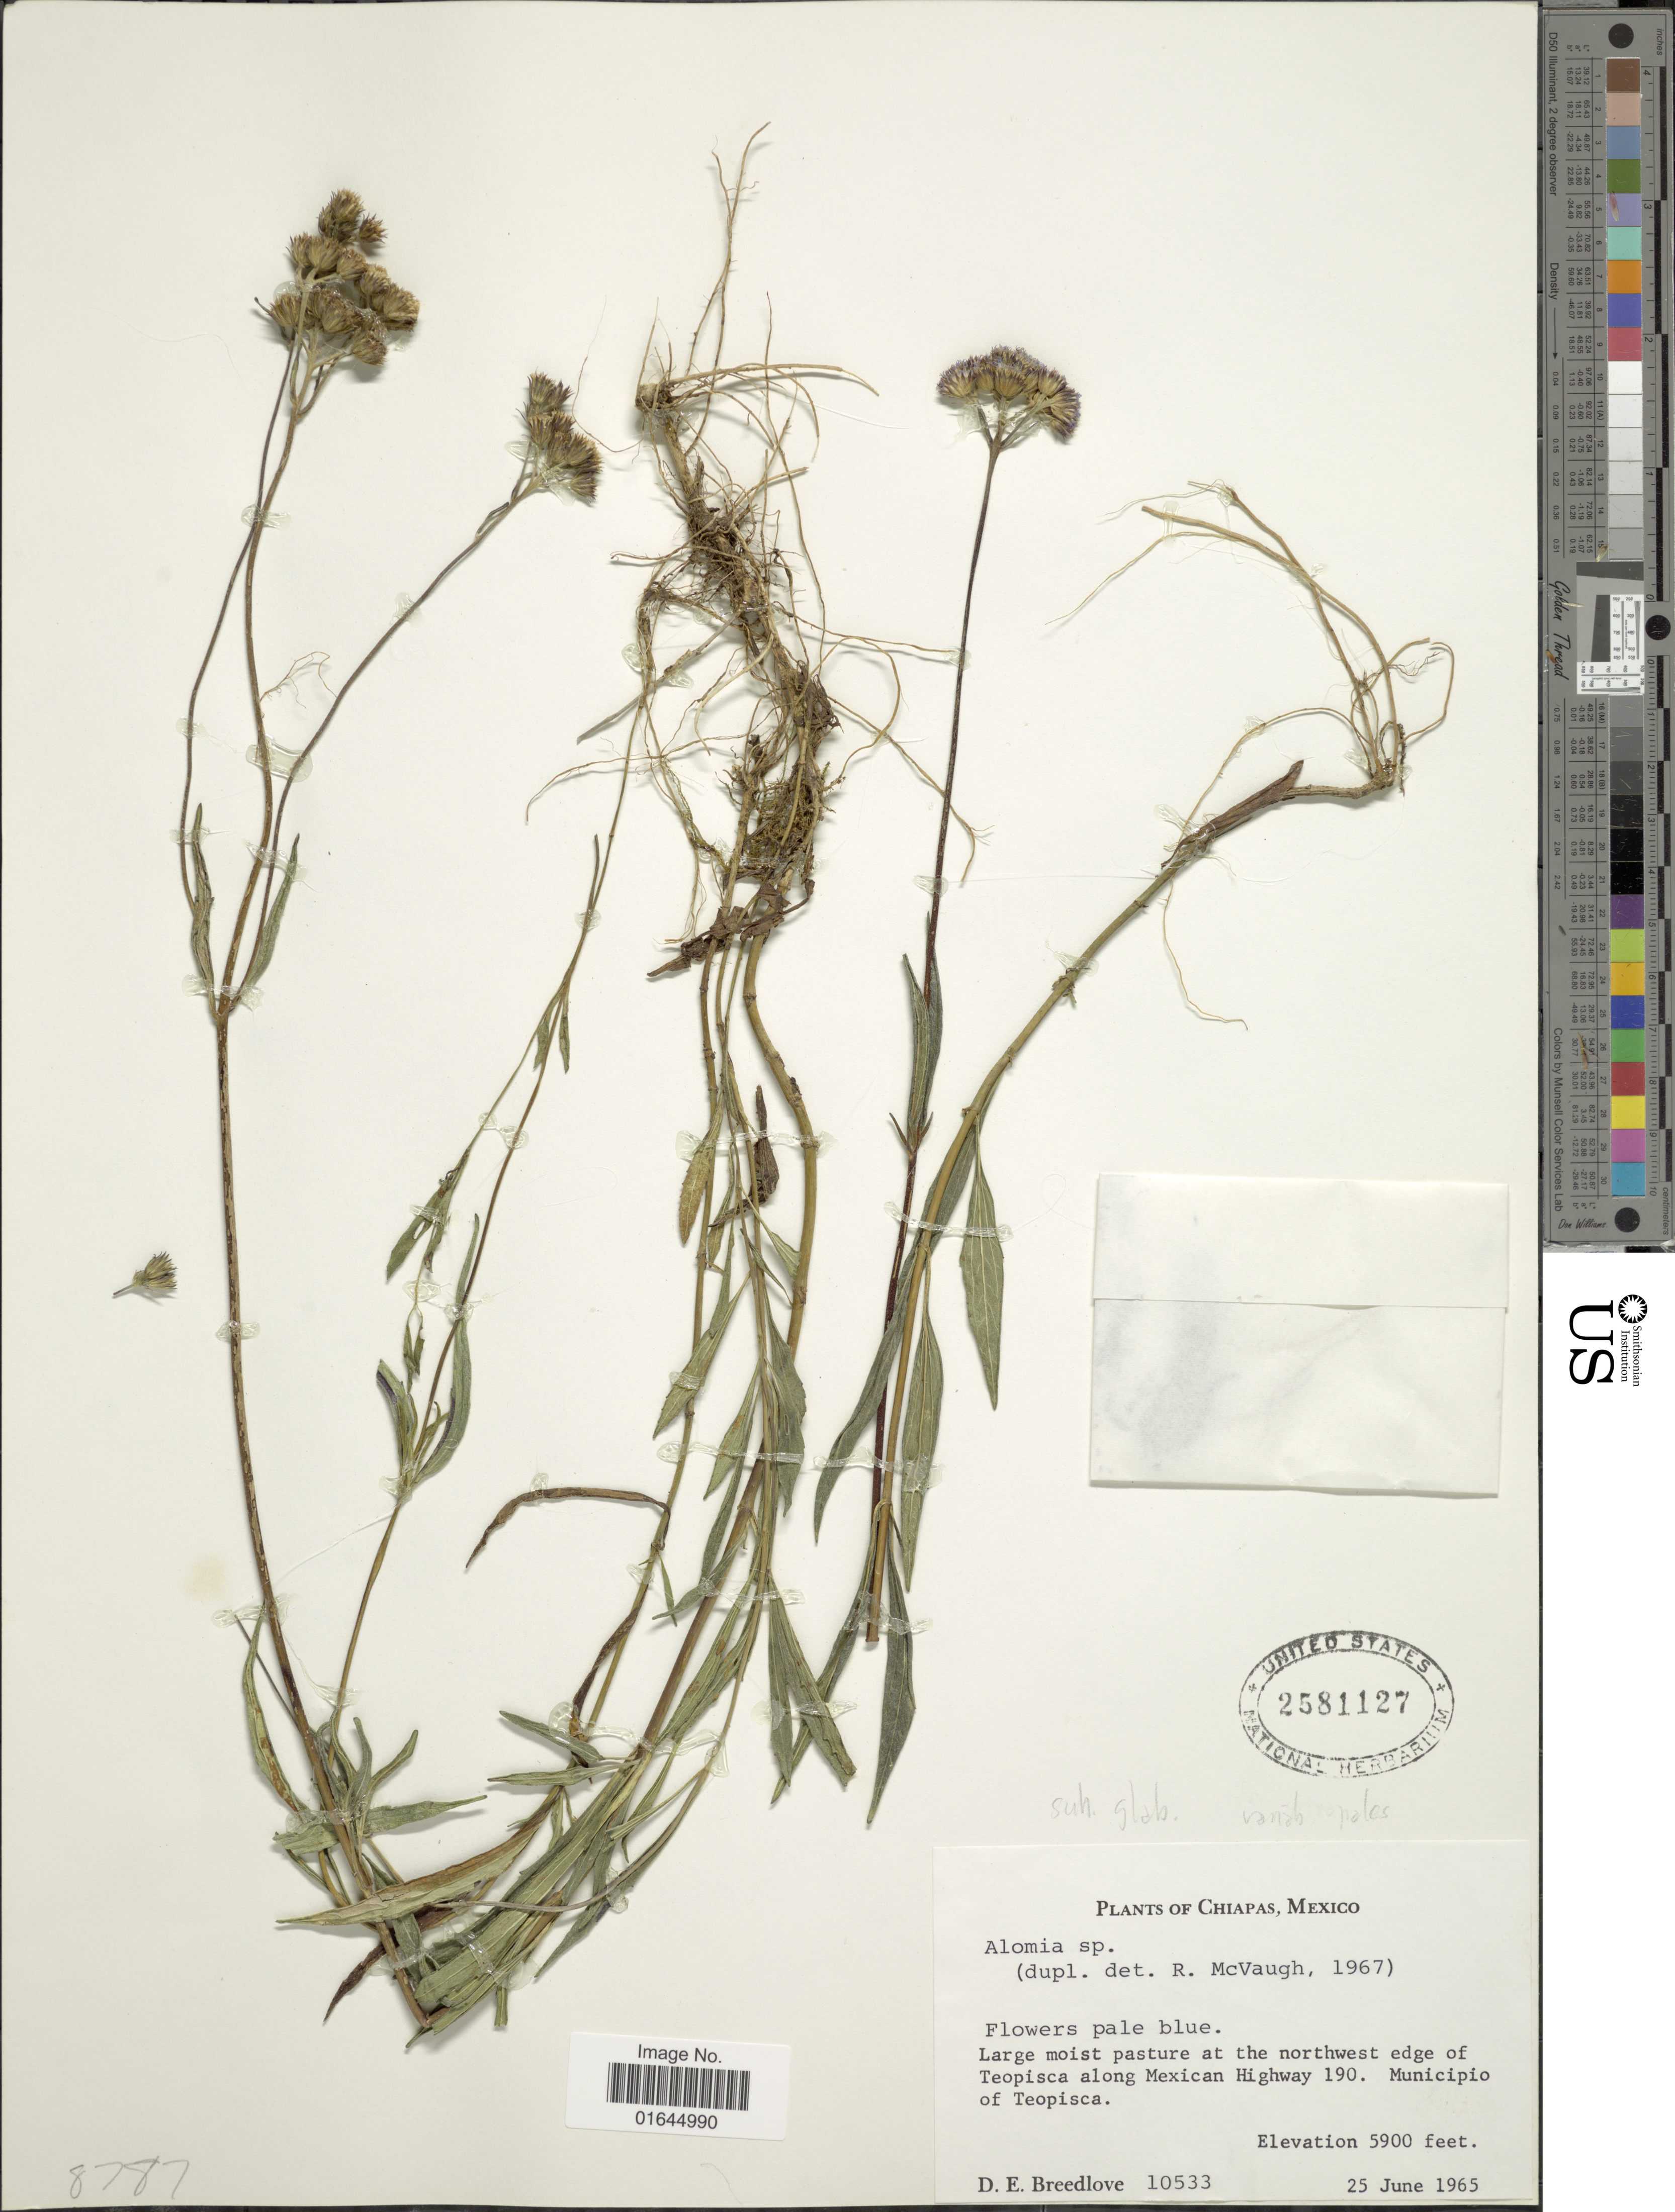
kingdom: Plantae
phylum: Tracheophyta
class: Magnoliopsida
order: Asterales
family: Asteraceae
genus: Ageratum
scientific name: Ageratum platylepis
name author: (B.L. Rob.) R.M. King & H. Rob.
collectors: D. E. Breedlove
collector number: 10533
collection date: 1965-06-25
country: Mexico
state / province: Chiapas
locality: At the northwest edge of Teopisca along Mexican Highway 190. Municipio of Teopisca.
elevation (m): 1798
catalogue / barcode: US 2581127